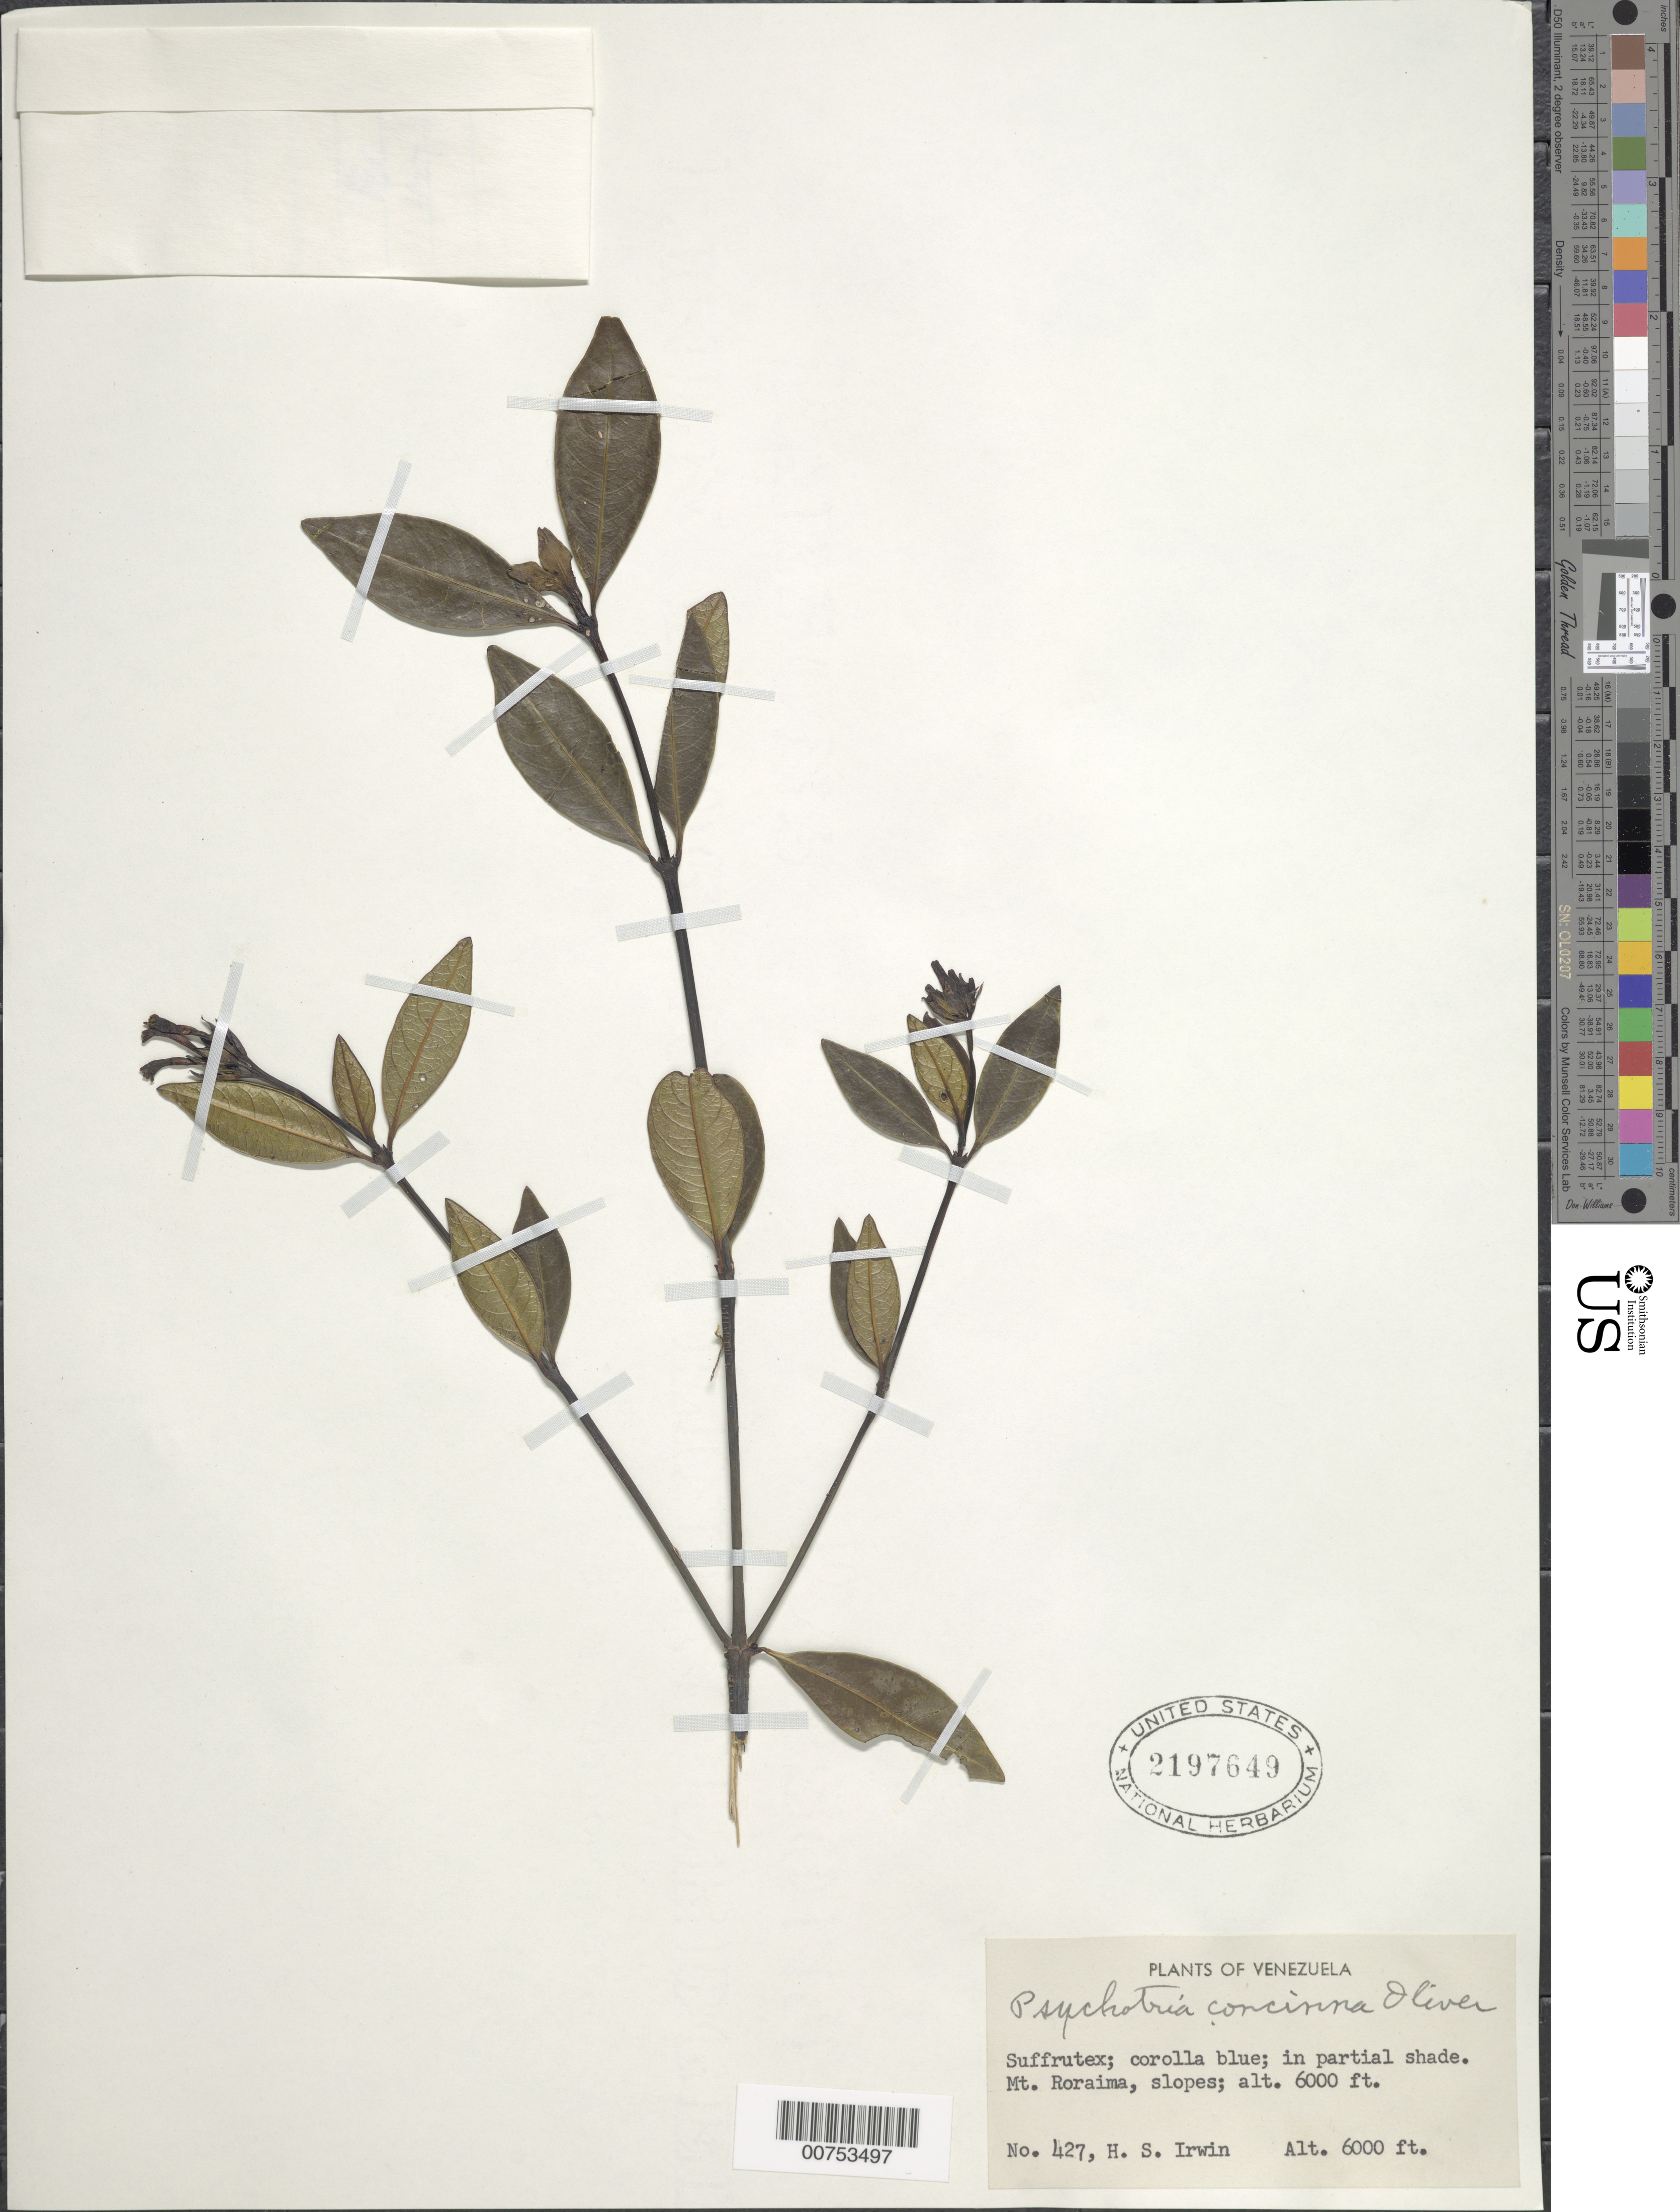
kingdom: Plantae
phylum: Tracheophyta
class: Magnoliopsida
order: Gentianales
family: Rubiaceae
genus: Psychotria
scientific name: Psychotria concinna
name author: Oliv.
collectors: H. Irwin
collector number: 427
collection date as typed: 24-Apr-55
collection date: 1955-04-24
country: Venezuela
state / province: Bolívar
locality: Mt. Roraima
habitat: Slopes, in partial shade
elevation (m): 1829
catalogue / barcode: US 2197649